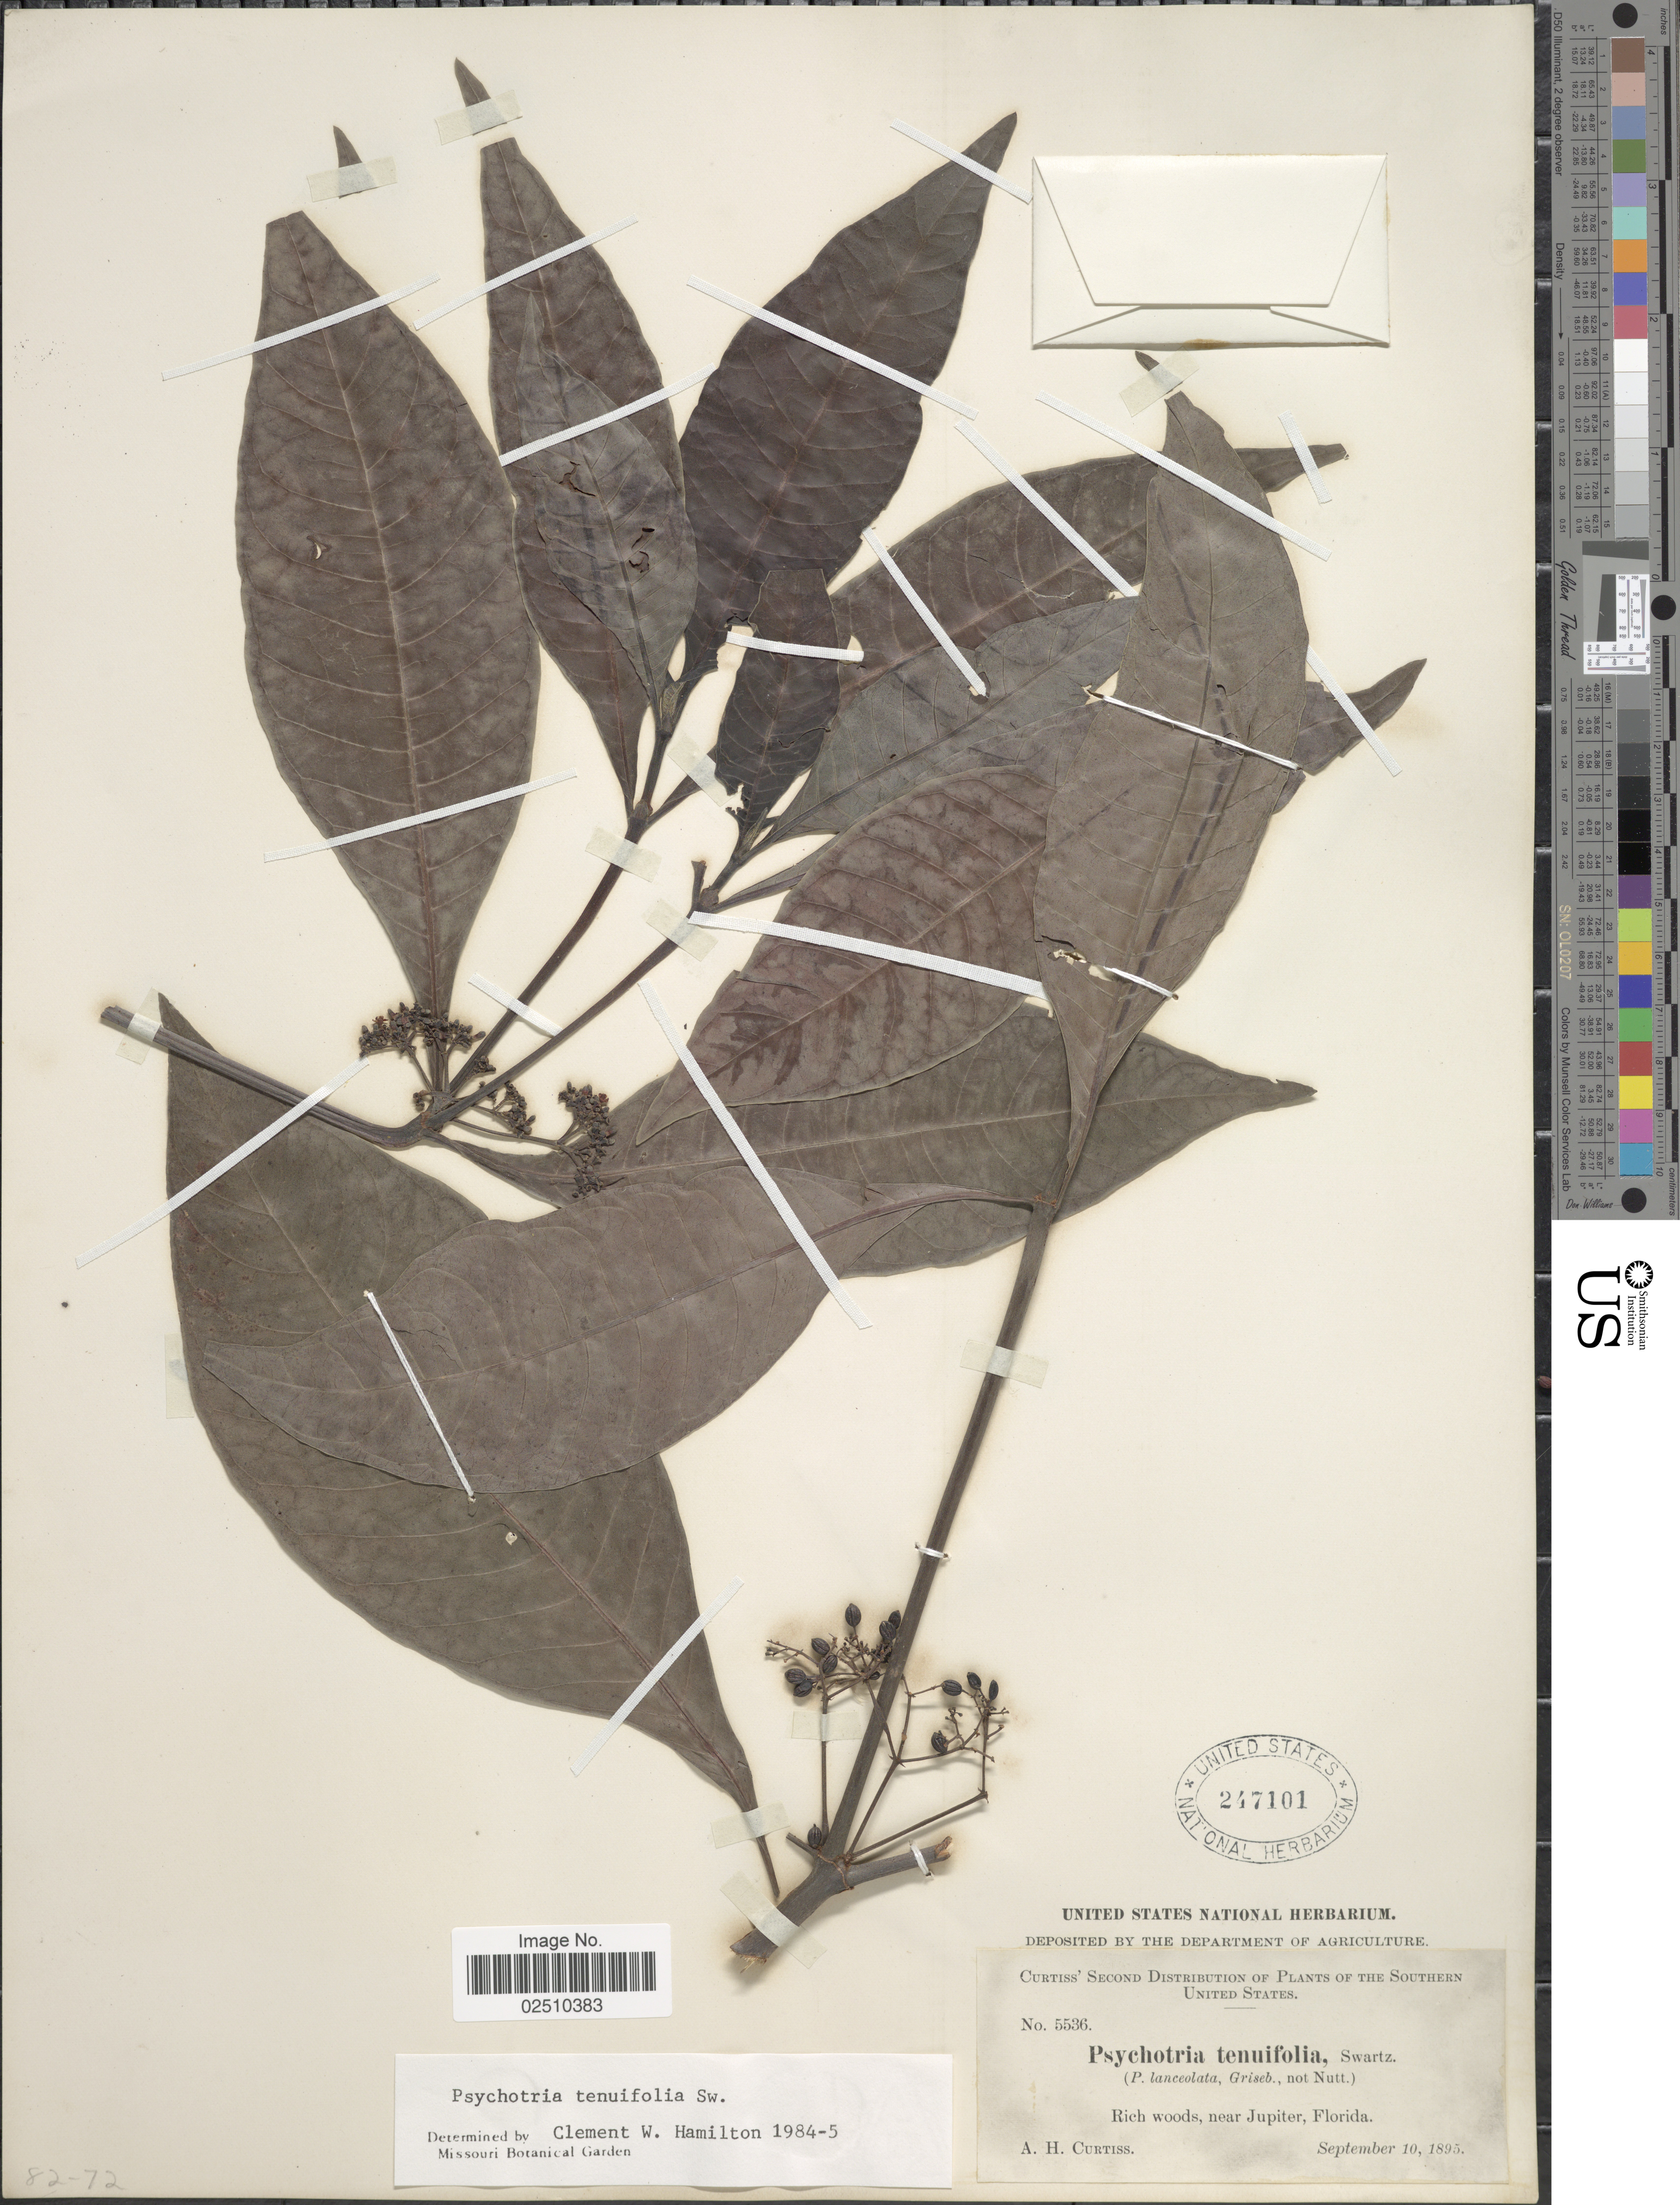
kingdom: Plantae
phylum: Tracheophyta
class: Magnoliopsida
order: Gentianales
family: Rubiaceae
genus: Psychotria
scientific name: Psychotria tenuifolia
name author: Sw.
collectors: A. H. Curtiss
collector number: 5536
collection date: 1895-09-10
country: United States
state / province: Florida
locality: near Jupiter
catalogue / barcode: US 247101